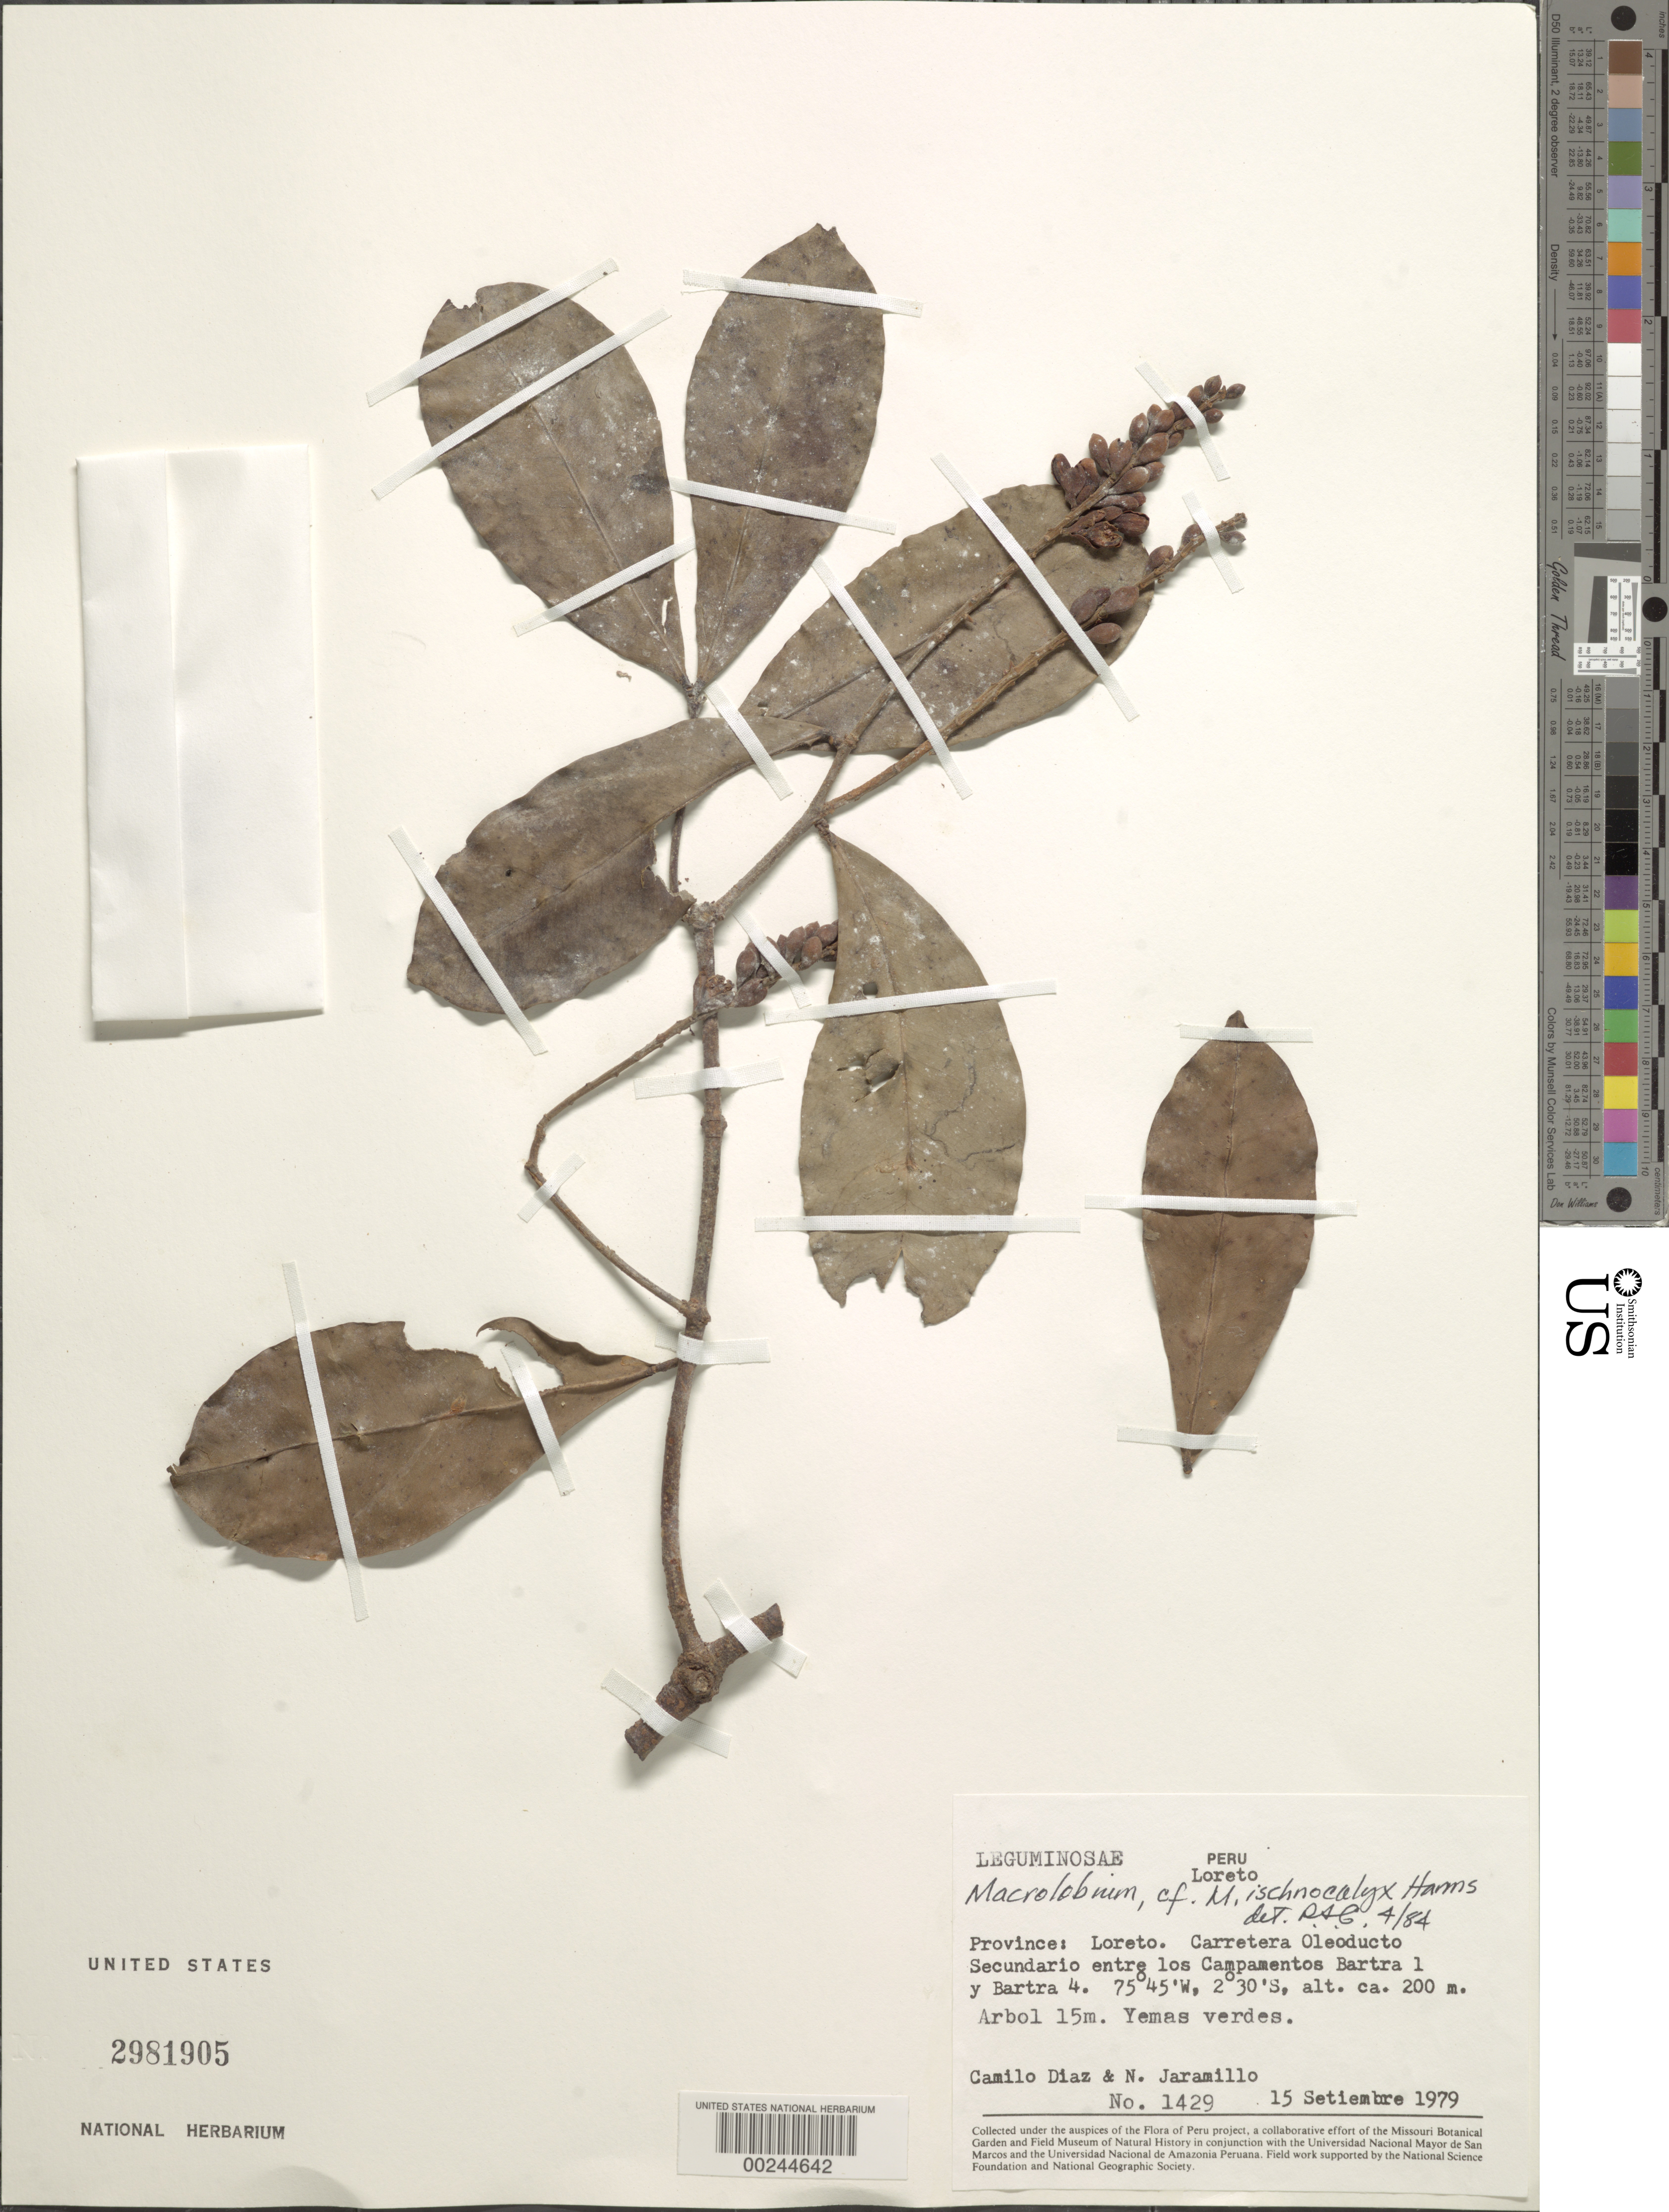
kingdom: Plantae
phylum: Tracheophyta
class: Magnoliopsida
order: Fabales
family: Fabaceae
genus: Macrolobium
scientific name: Macrolobium ischnocalyx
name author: Harms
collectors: C. Díaz & N. Jaramillo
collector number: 1429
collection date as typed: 15 Sep 1979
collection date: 1979-09-15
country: Peru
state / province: Loreto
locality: Carretera oleoducto secundario between los campamentos bartra 1 and bartra 4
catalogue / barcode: US 2981905